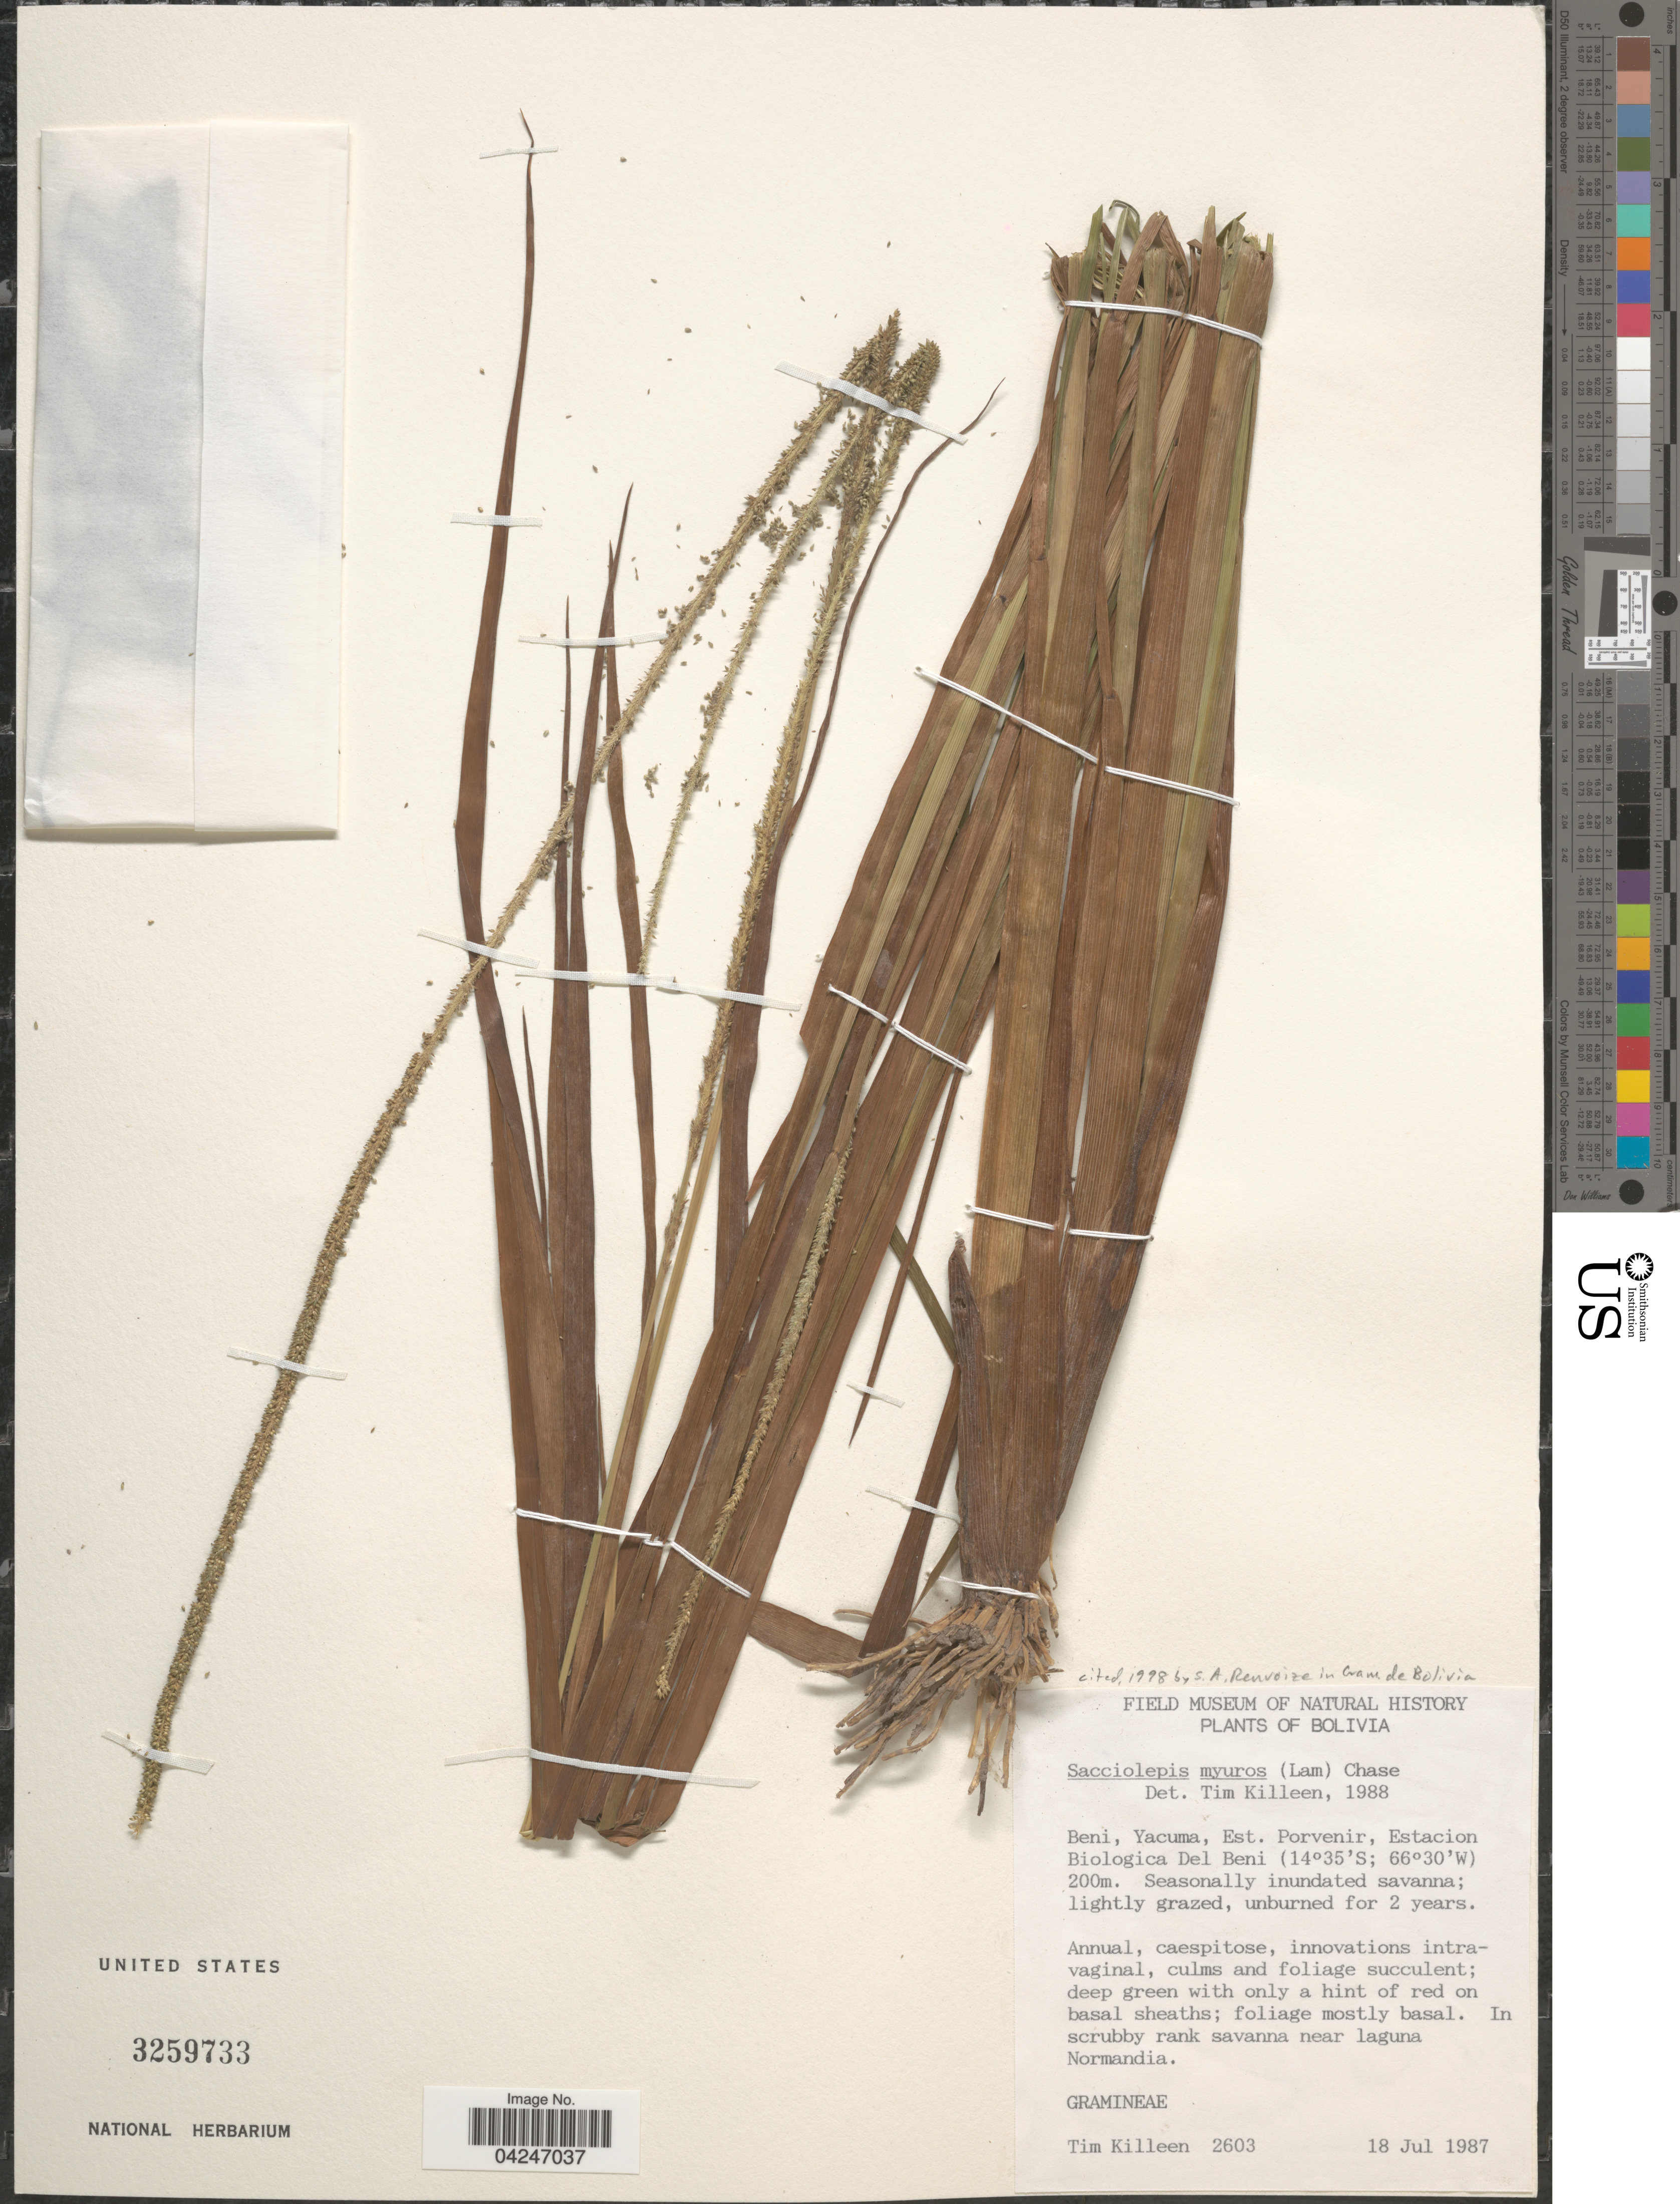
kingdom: Plantae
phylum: Tracheophyta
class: Liliopsida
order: Poales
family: Poaceae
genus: Sacciolepis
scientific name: Sacciolepis myuros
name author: (Lam.) Chase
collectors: T. J. Killeen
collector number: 2603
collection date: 1987-07-18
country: Bolivia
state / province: Beni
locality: Yacuma, Est. Porvenir, Estacion Biologica Del Beni. Seasonally inundated savanna; lightly grazed, unburned for 2 years.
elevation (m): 200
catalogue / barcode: US 3259733